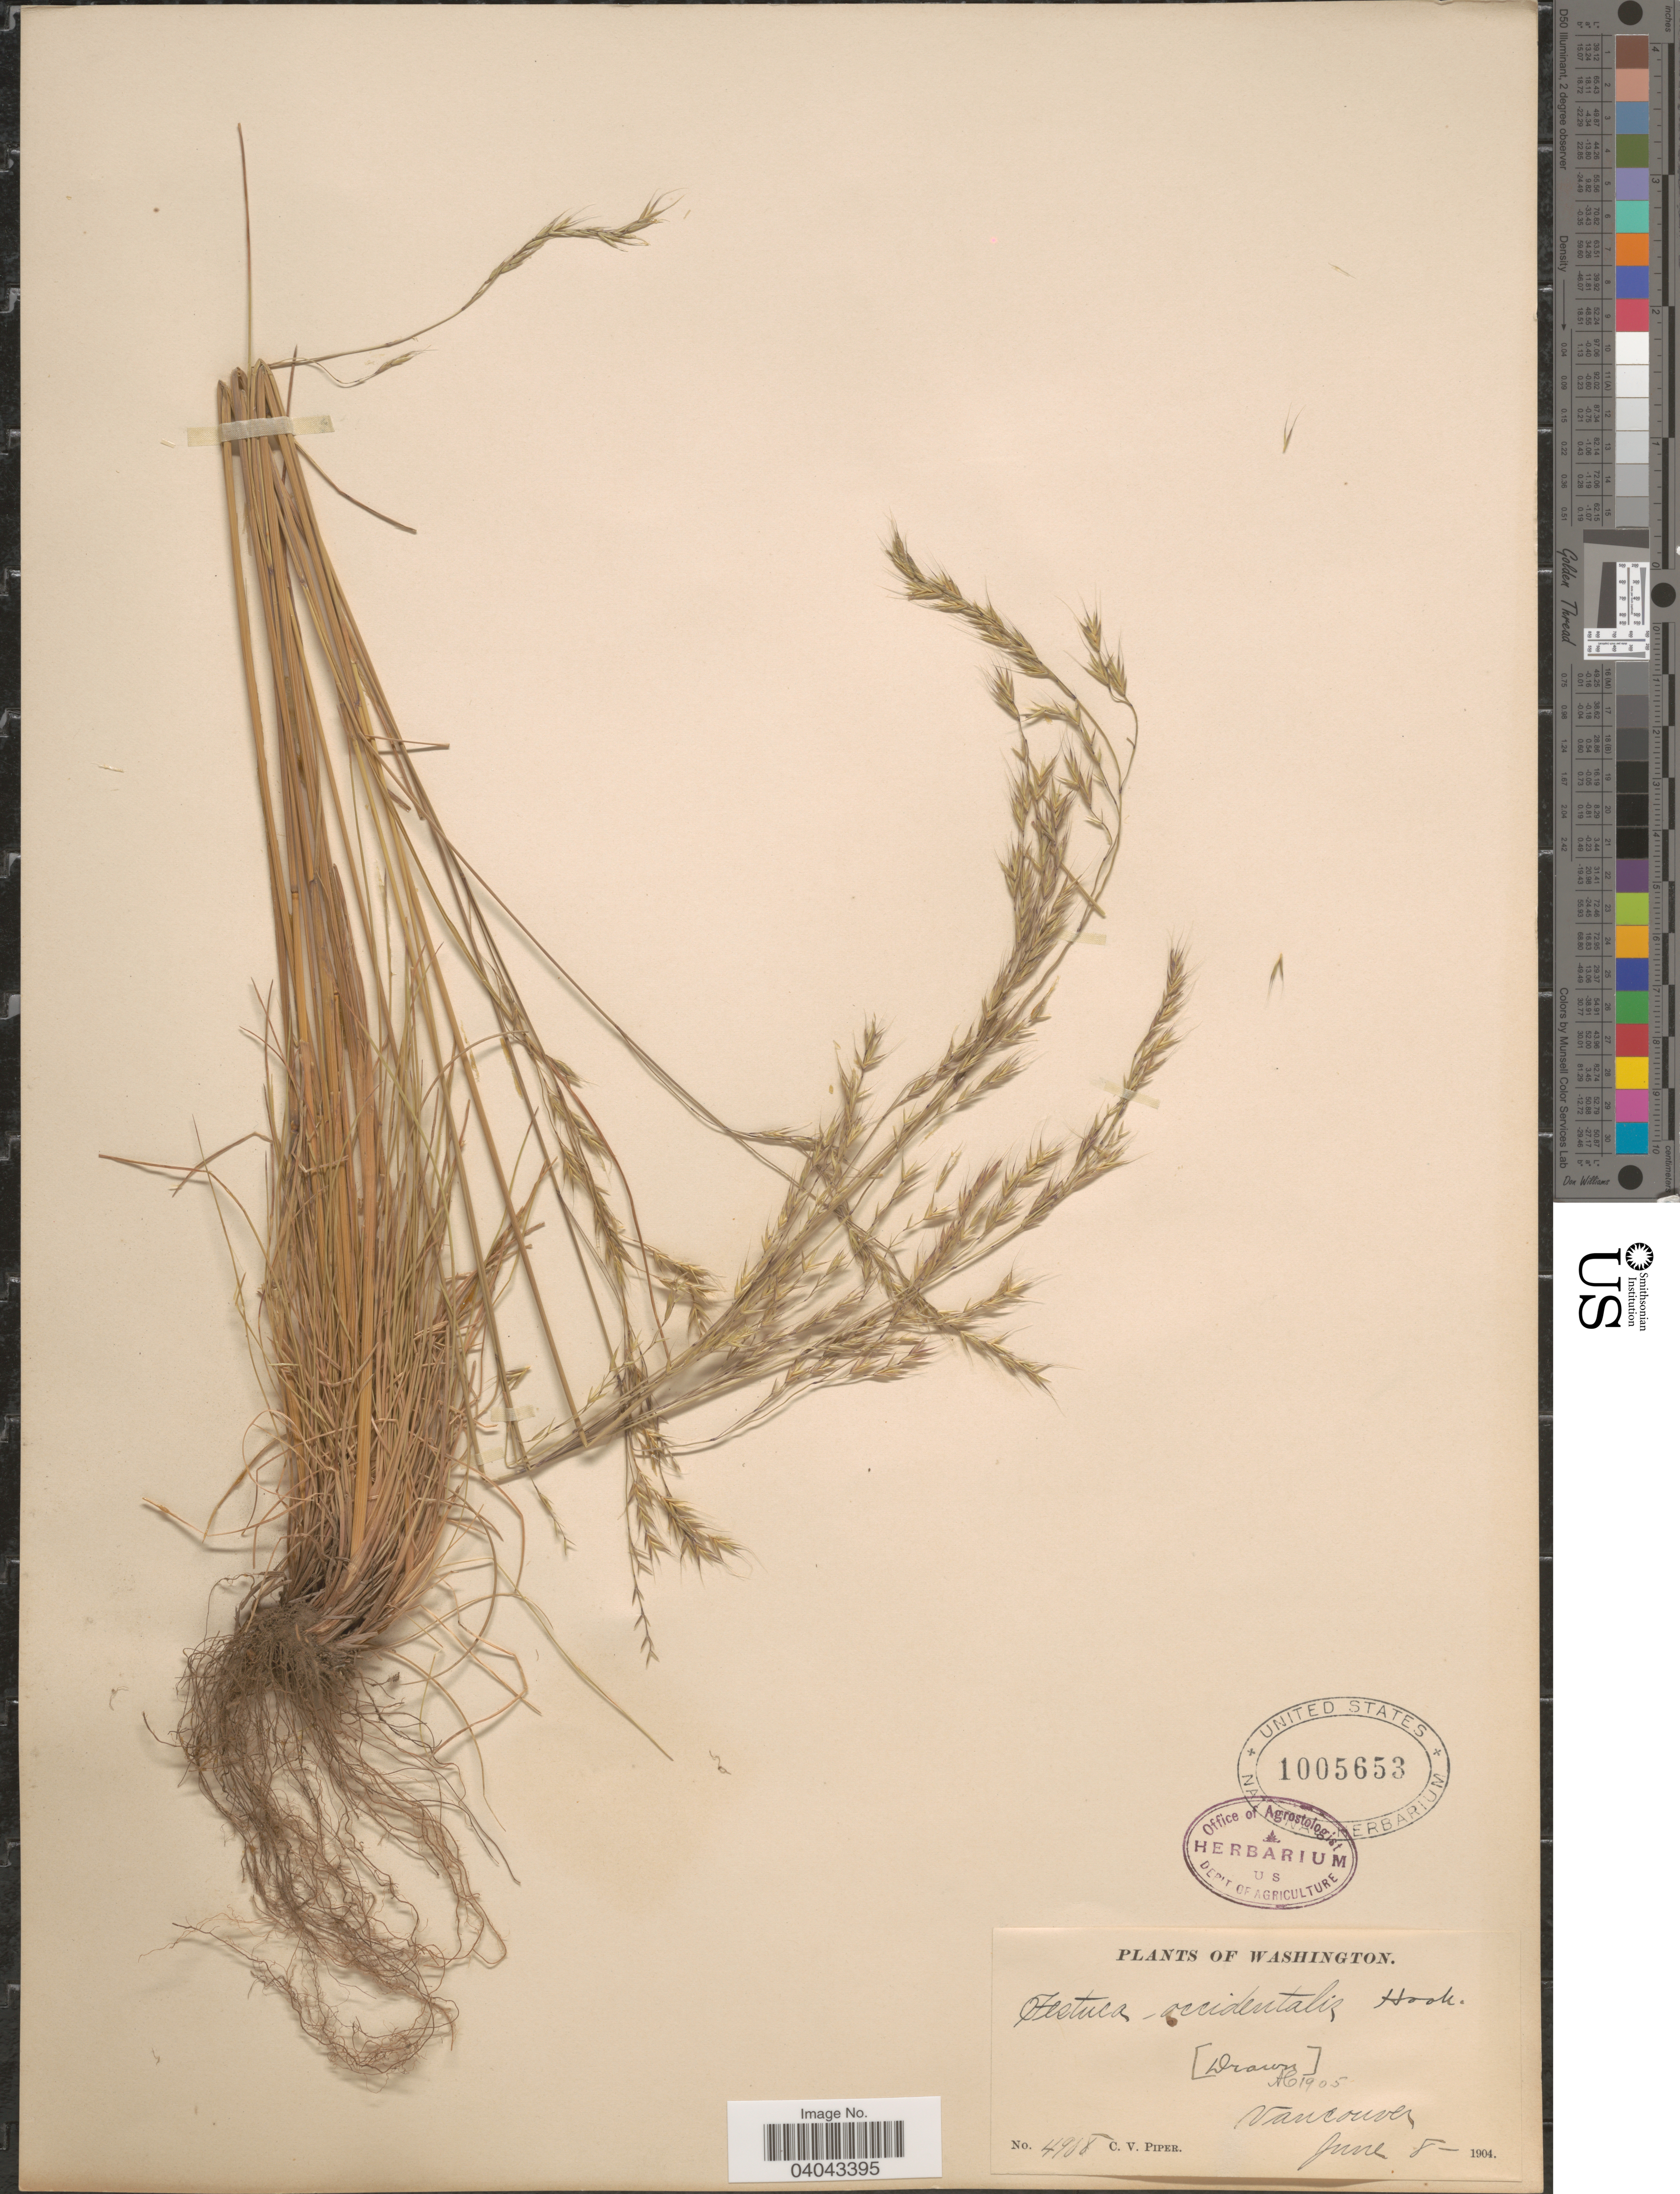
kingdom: Plantae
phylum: Tracheophyta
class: Liliopsida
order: Poales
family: Poaceae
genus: Festuca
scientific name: Festuca occidentalis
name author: Hook.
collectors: C. V. Piper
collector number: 4908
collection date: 1904-06-08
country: United States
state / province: Washington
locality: Vancouver.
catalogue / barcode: US 1005653